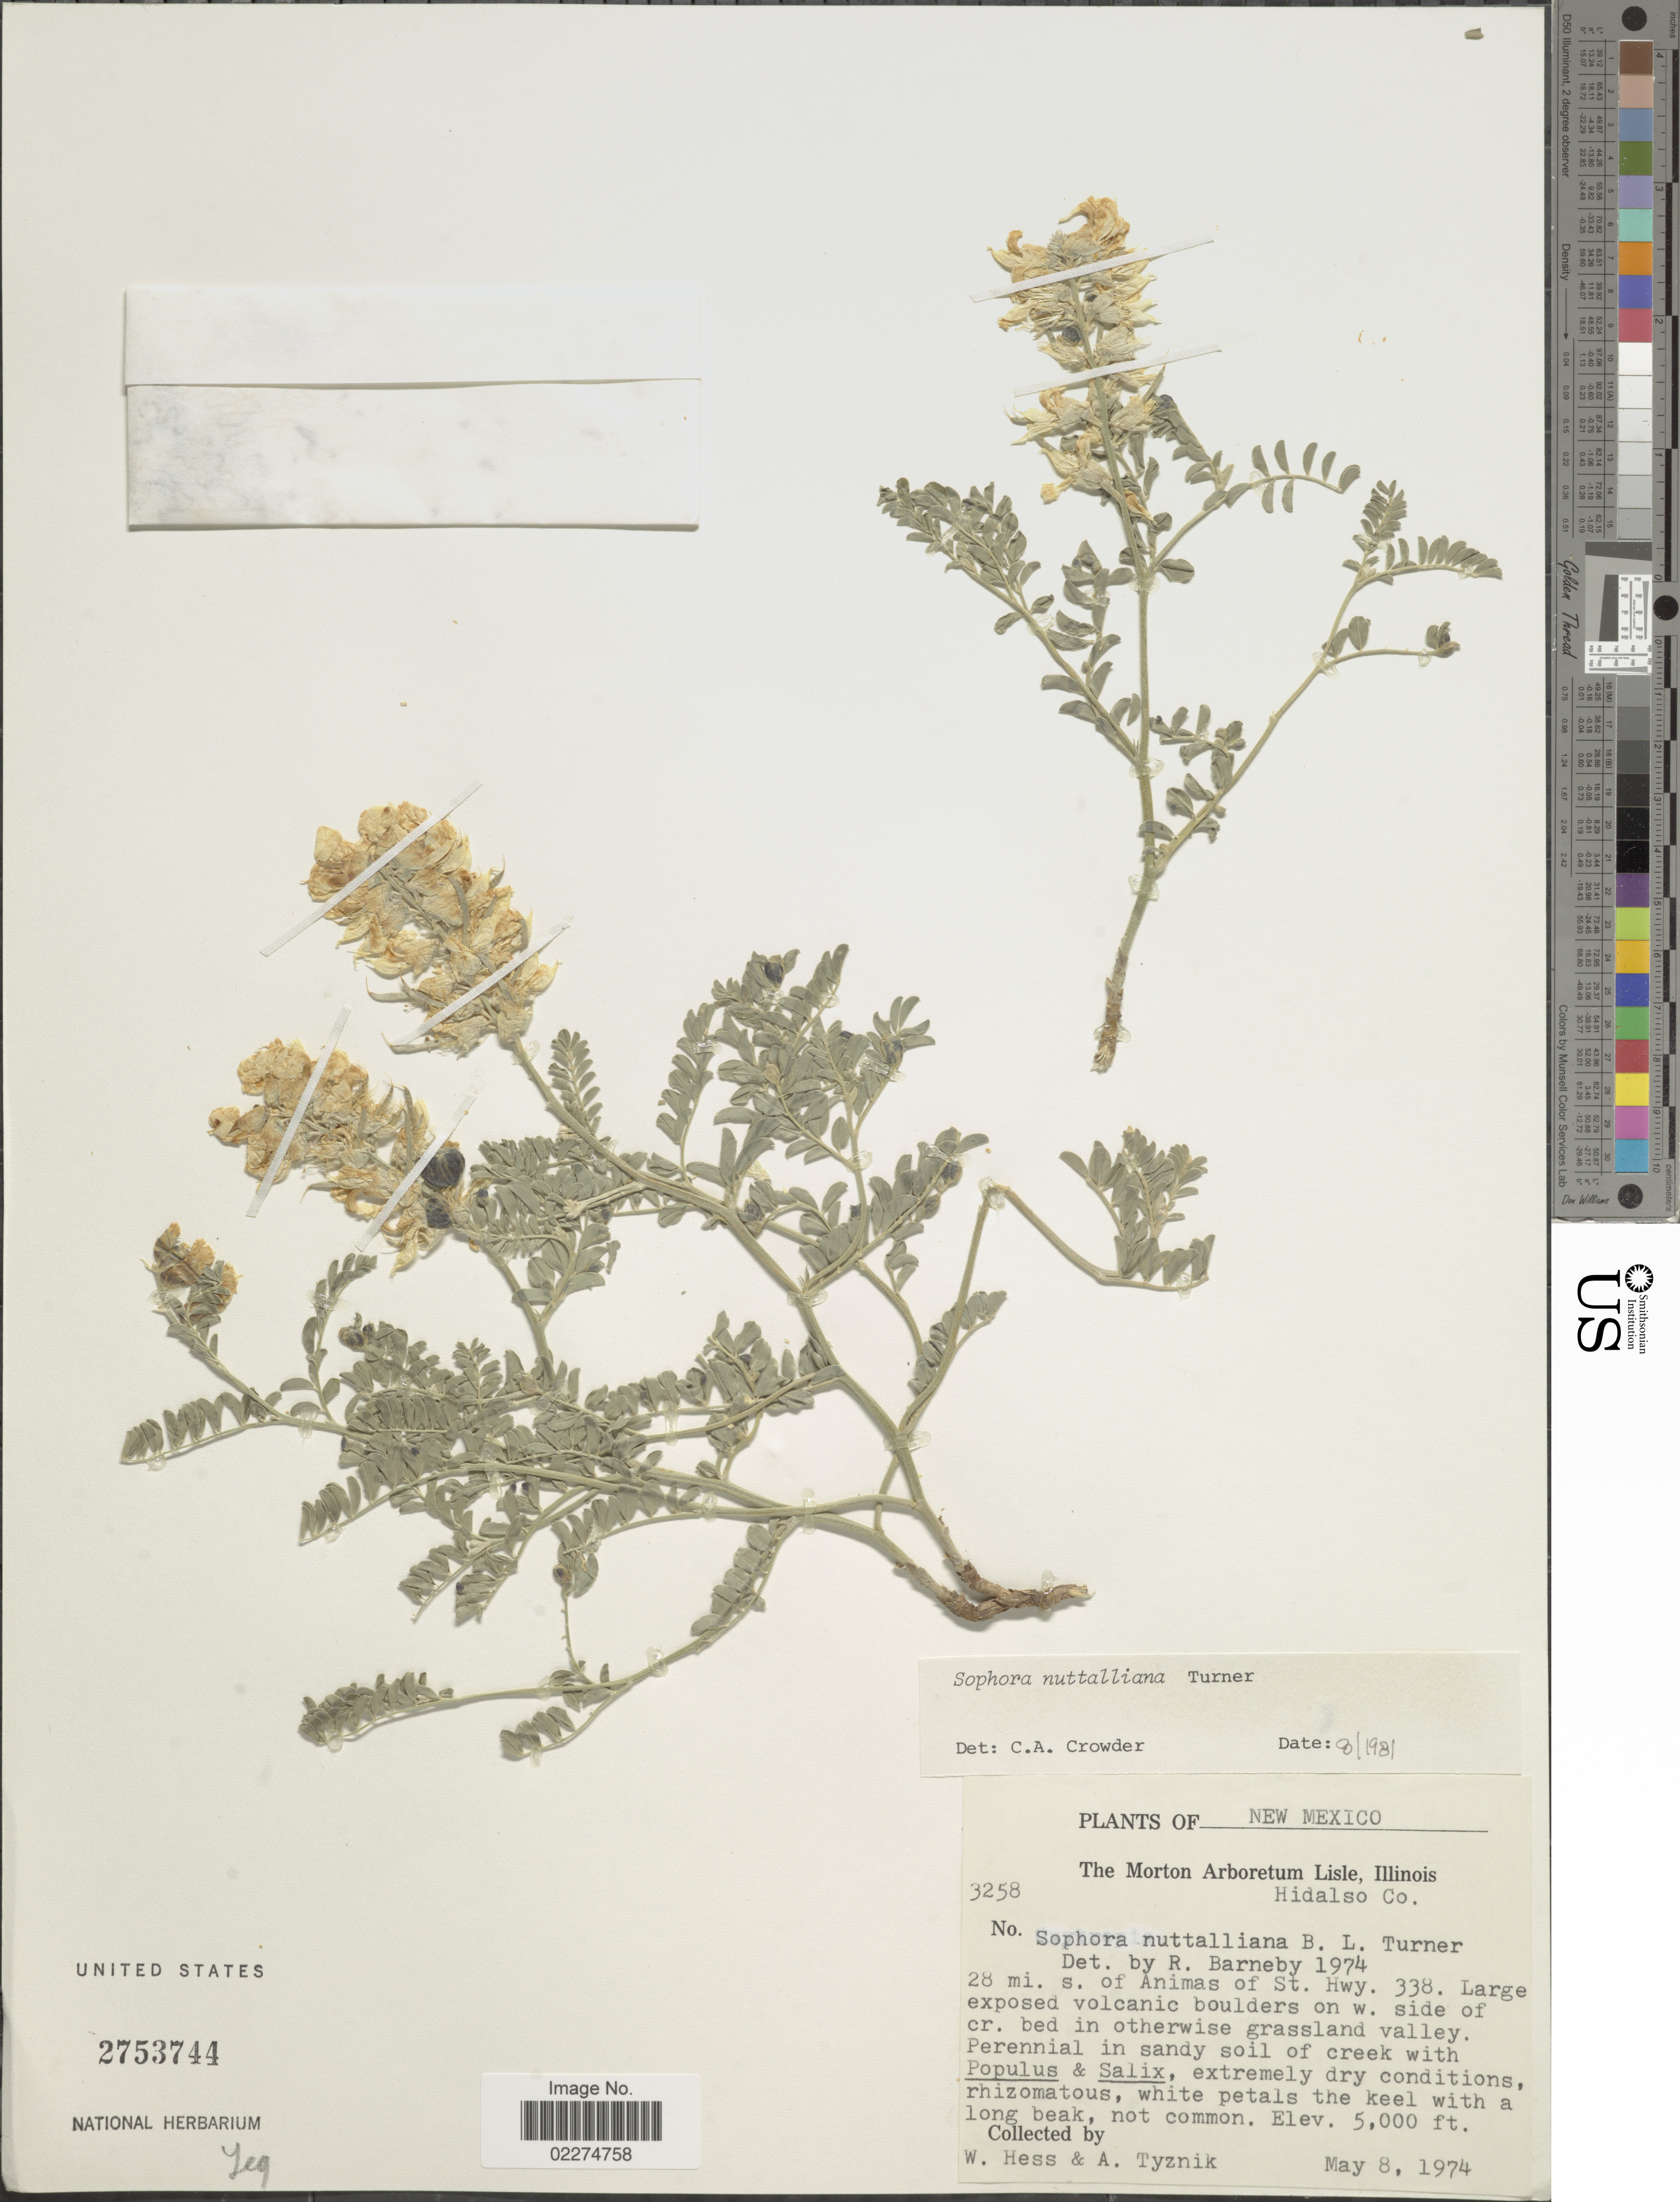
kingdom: Plantae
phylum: Tracheophyta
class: Magnoliopsida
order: Fabales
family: Fabaceae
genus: Sophora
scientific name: Sophora nuttalliana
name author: B.L. Turner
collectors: W. Hess & A. Tyznik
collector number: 3258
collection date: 1974-05-08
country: United States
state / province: New Mexico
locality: Hidalso Co., 28 mi. s. of Animas of St. Hwy. 338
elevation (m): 1524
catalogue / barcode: US 2753744